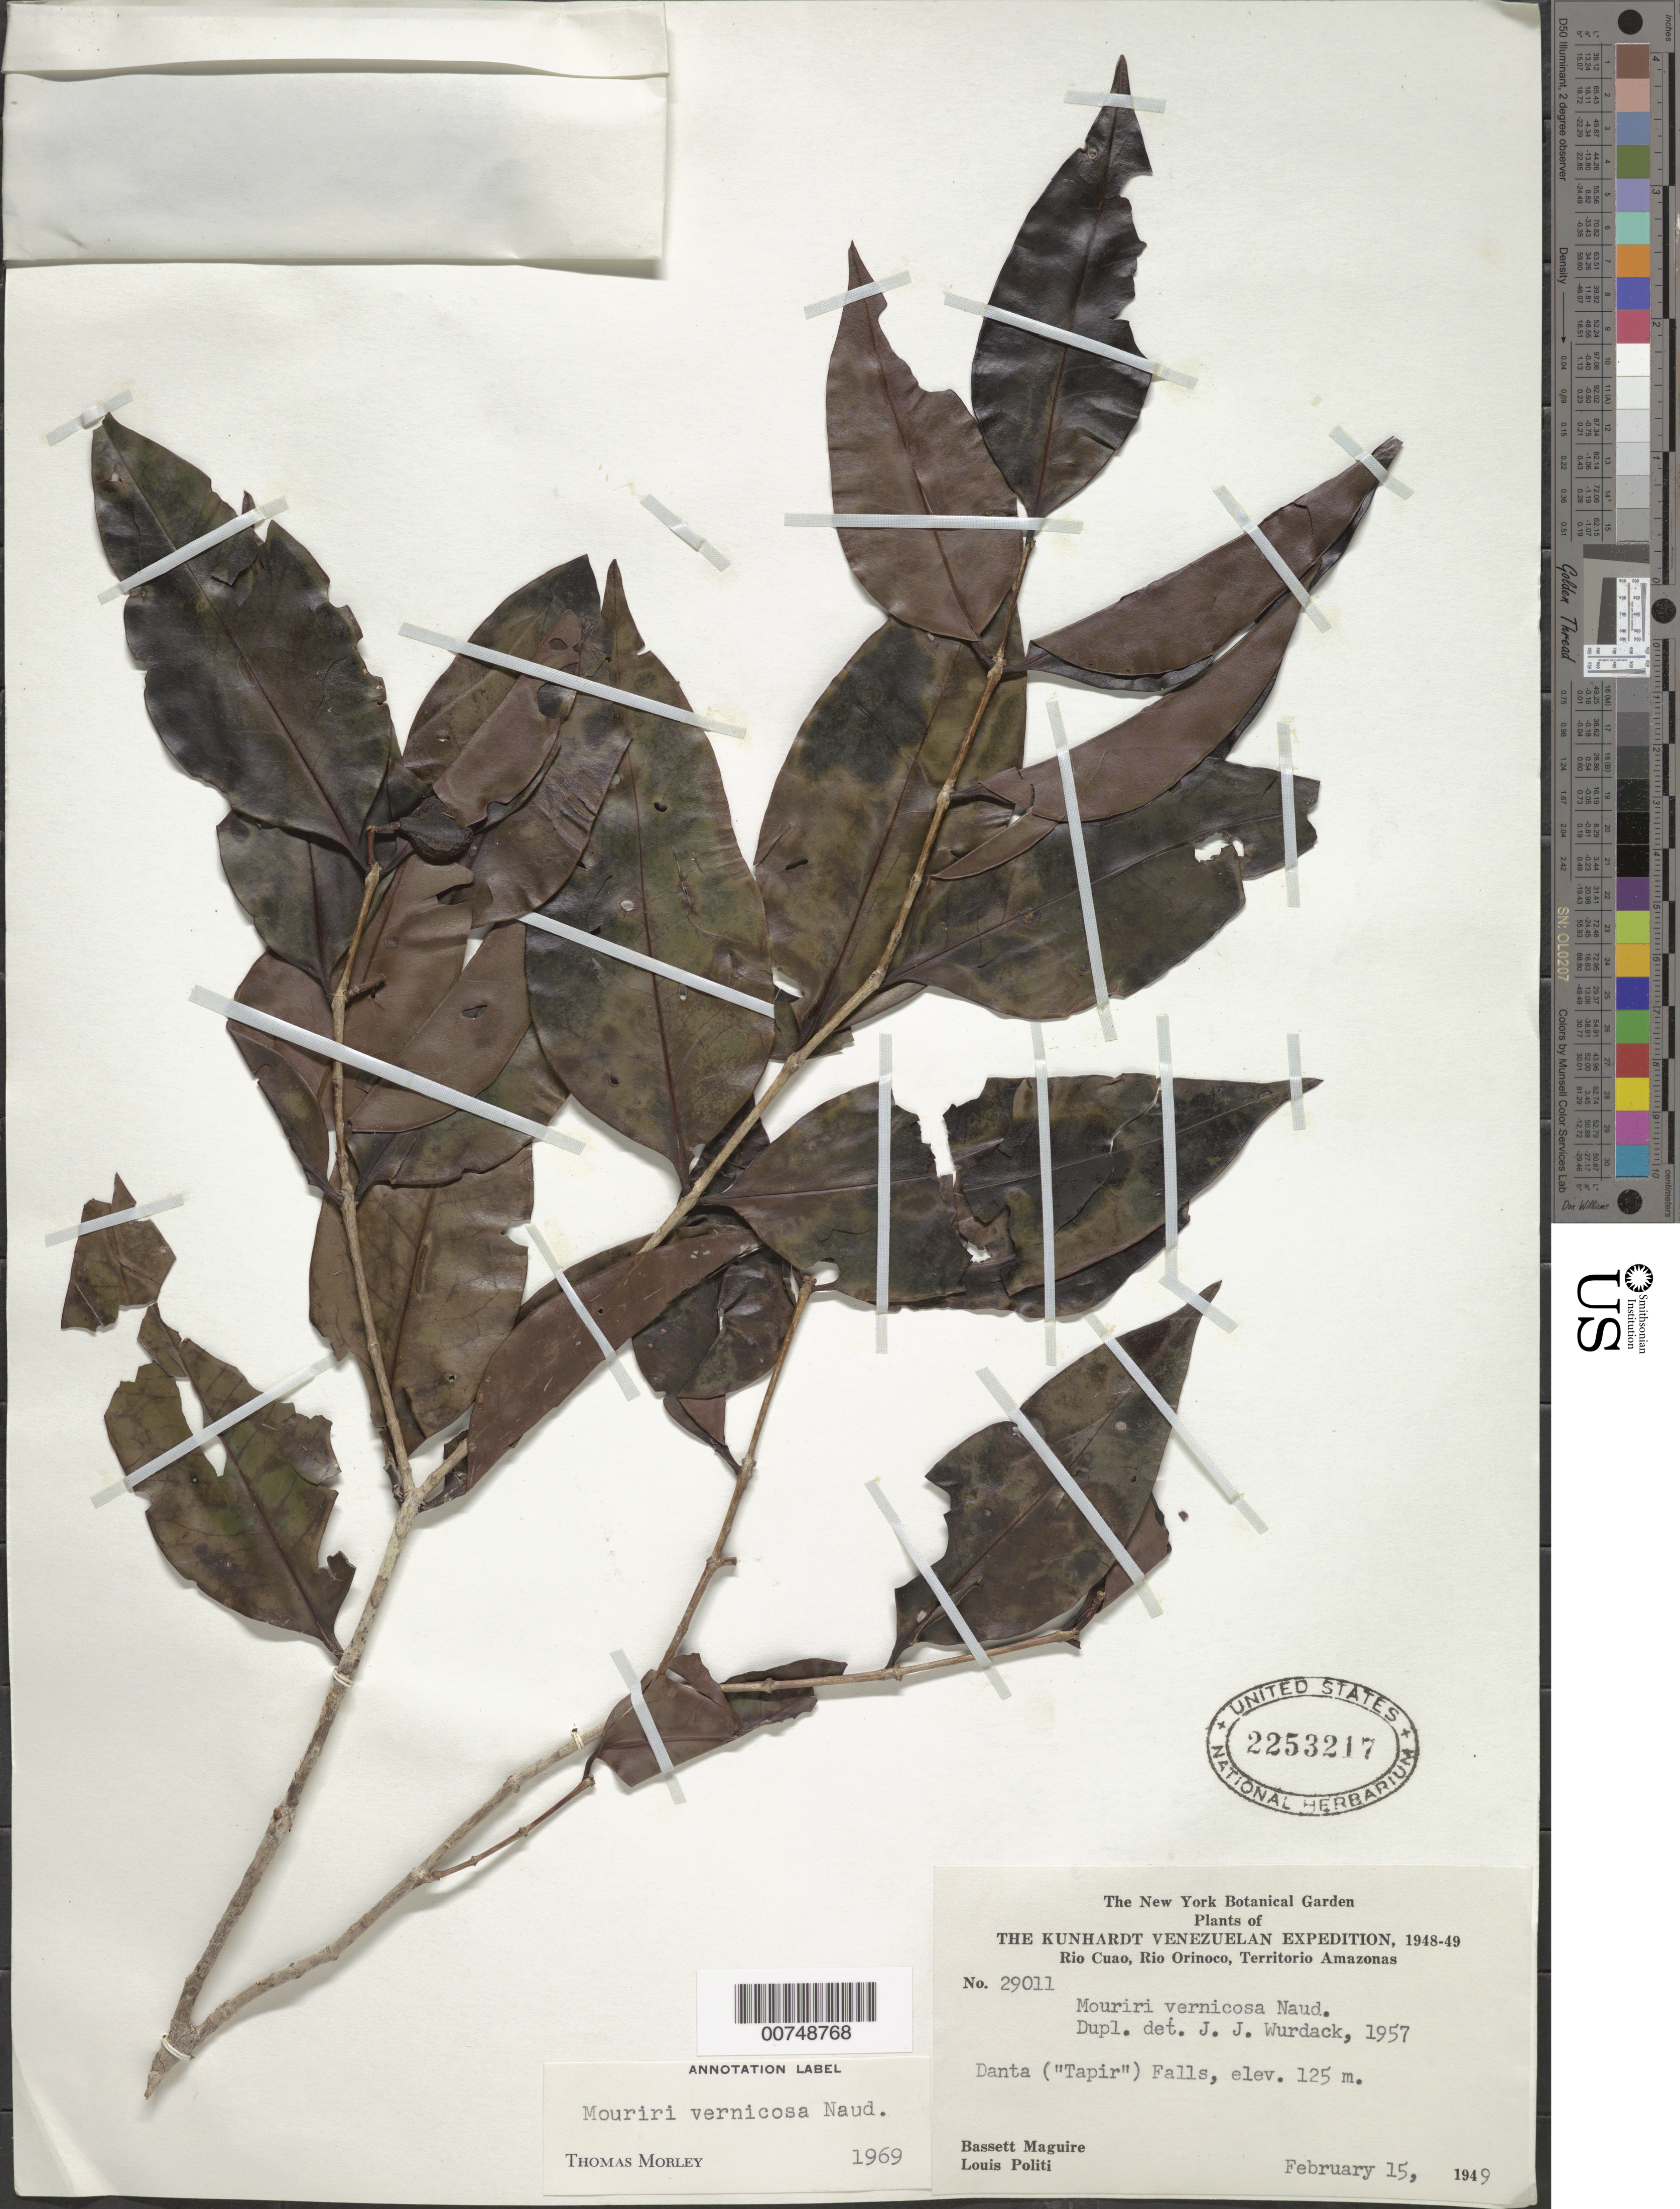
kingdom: Plantae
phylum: Tracheophyta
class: Magnoliopsida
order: Myrtales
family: Melastomataceae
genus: Mouriri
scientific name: Mouriri vernicosa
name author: Naudin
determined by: Morley, T.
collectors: B. Maguire & L. Politi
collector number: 29011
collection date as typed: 15-Feb-49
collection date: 1949-02-15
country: Venezuela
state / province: Amazonas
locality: Cerro Sipapo (Paráque), Río Cuao, Danta (Tapir) Falls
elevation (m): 142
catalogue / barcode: US 2253217